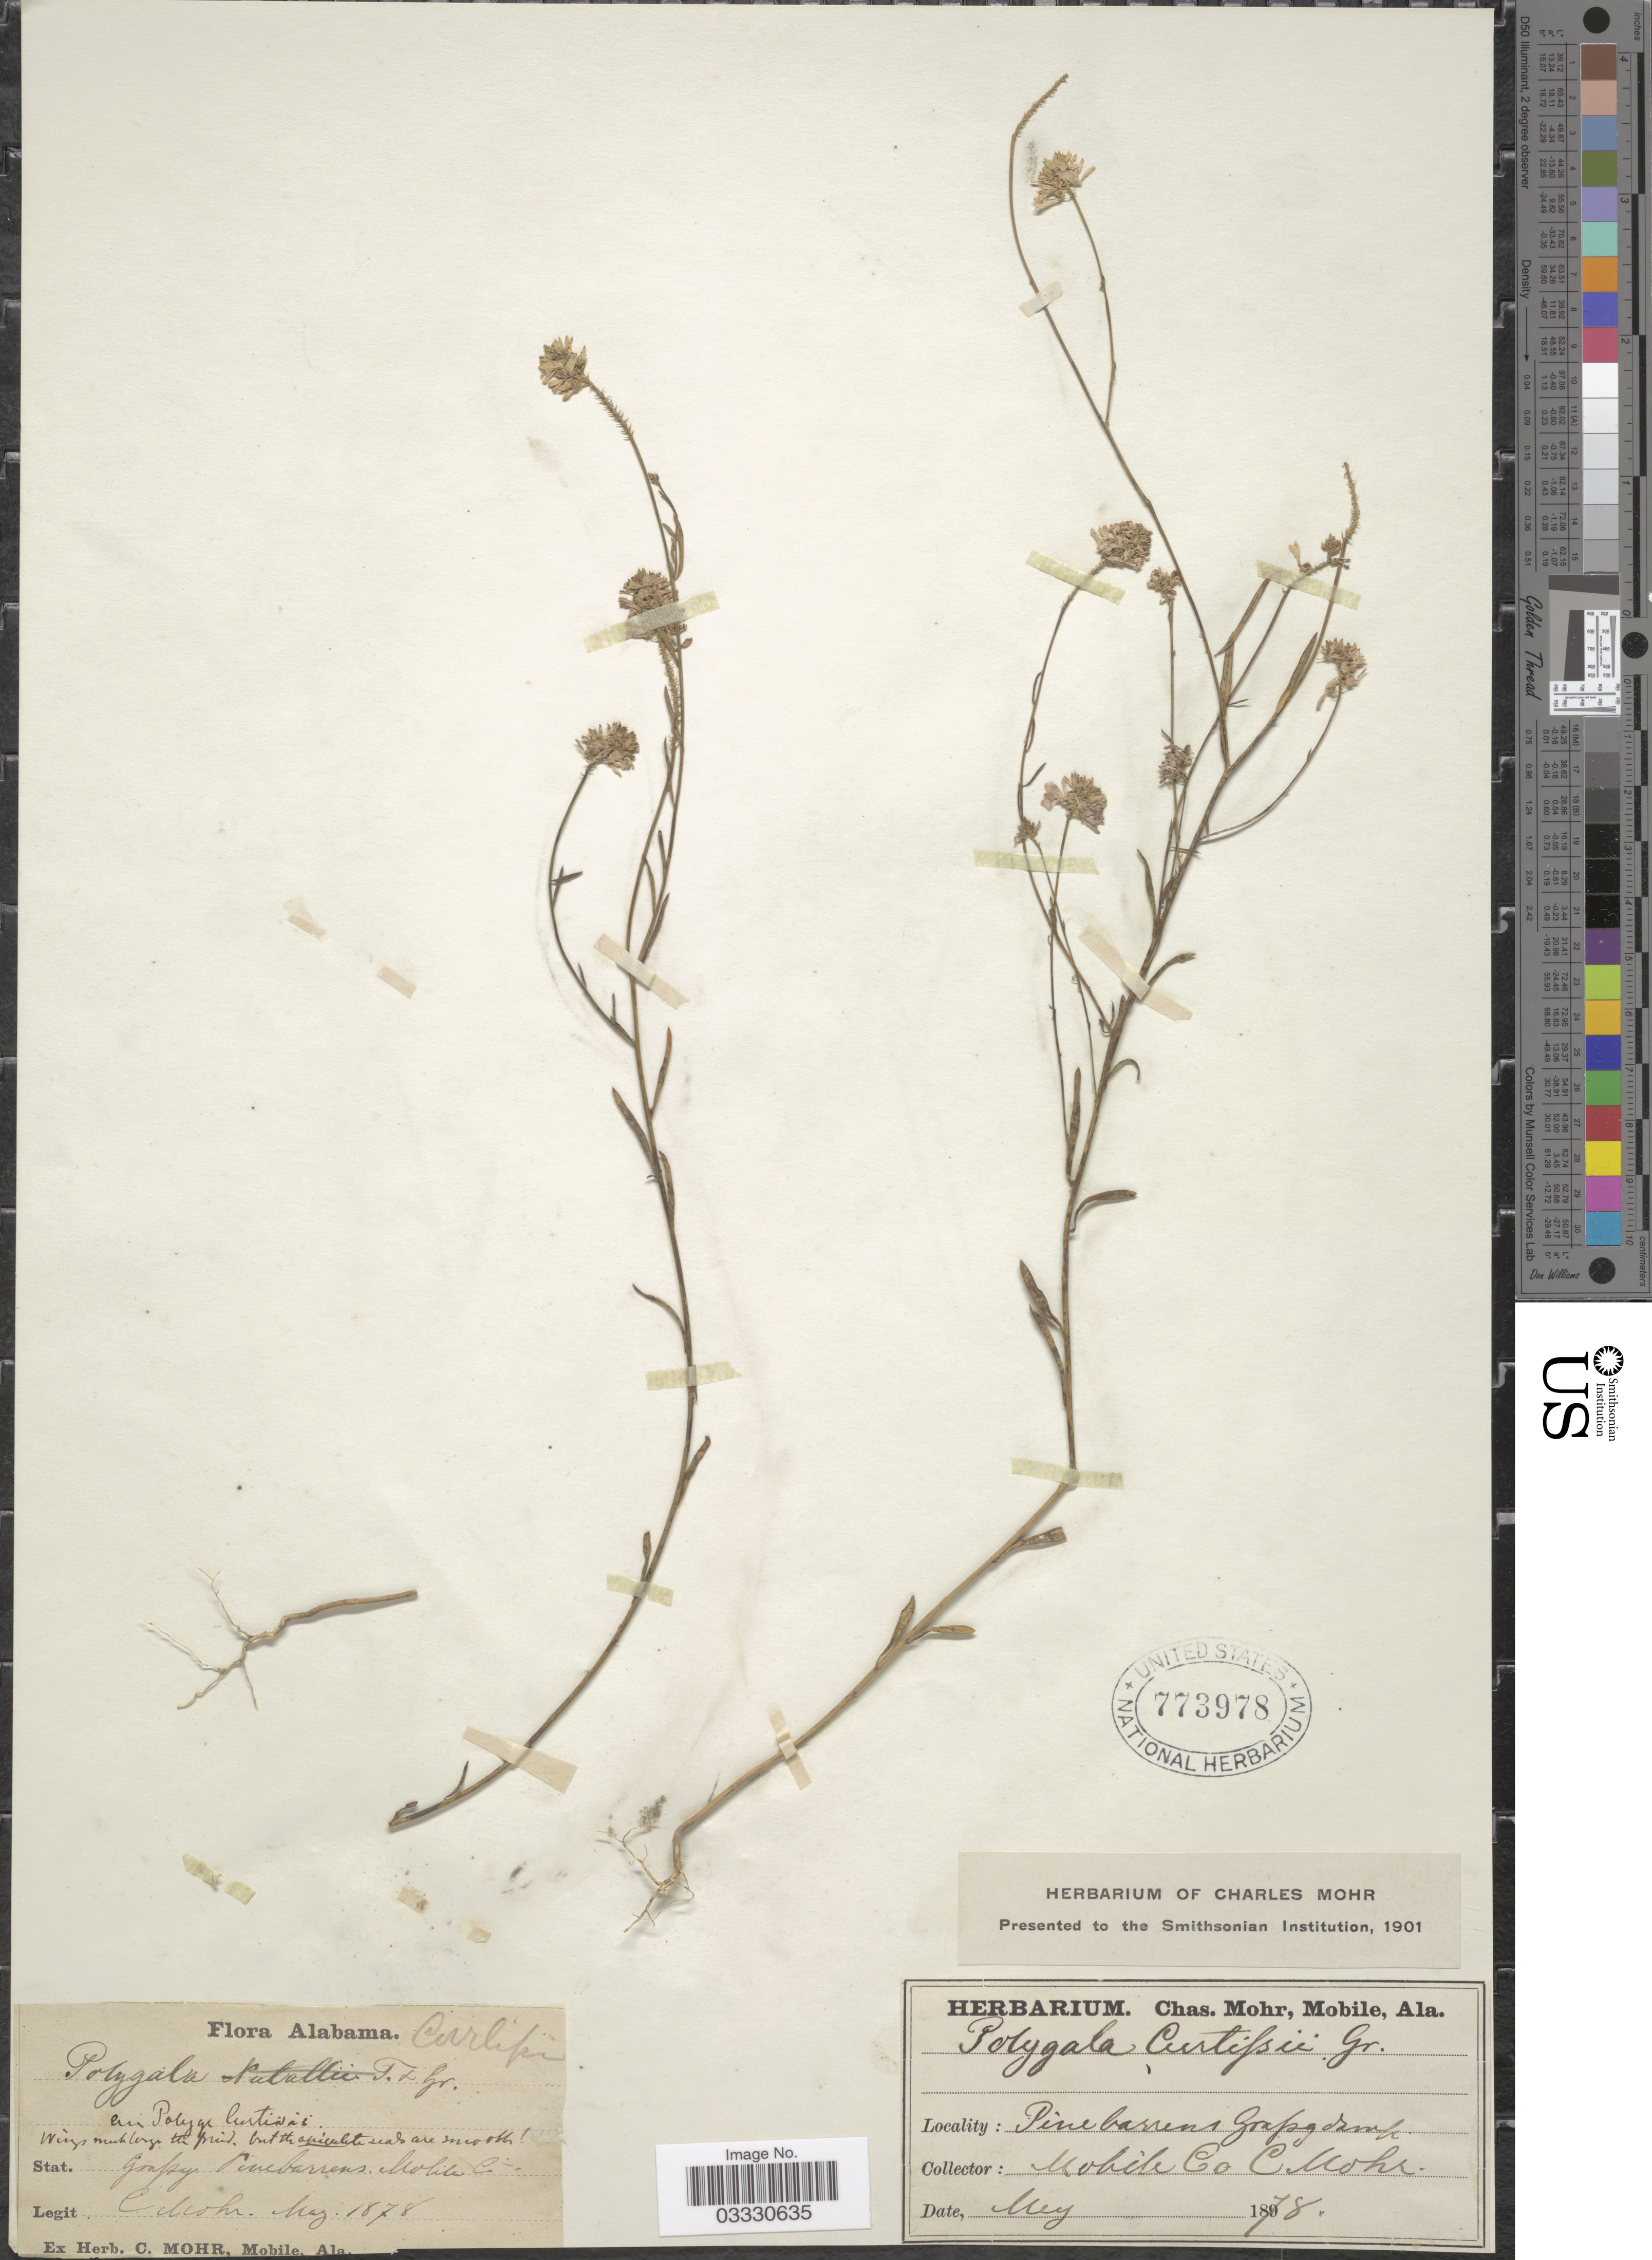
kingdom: Plantae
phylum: Tracheophyta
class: Magnoliopsida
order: Fabales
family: Polygalaceae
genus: Polygala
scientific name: Polygala curtissii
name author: A. Gray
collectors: C. T. Mohr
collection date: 1878-05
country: United States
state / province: Alabama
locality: Mobile Co.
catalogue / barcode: US 773978